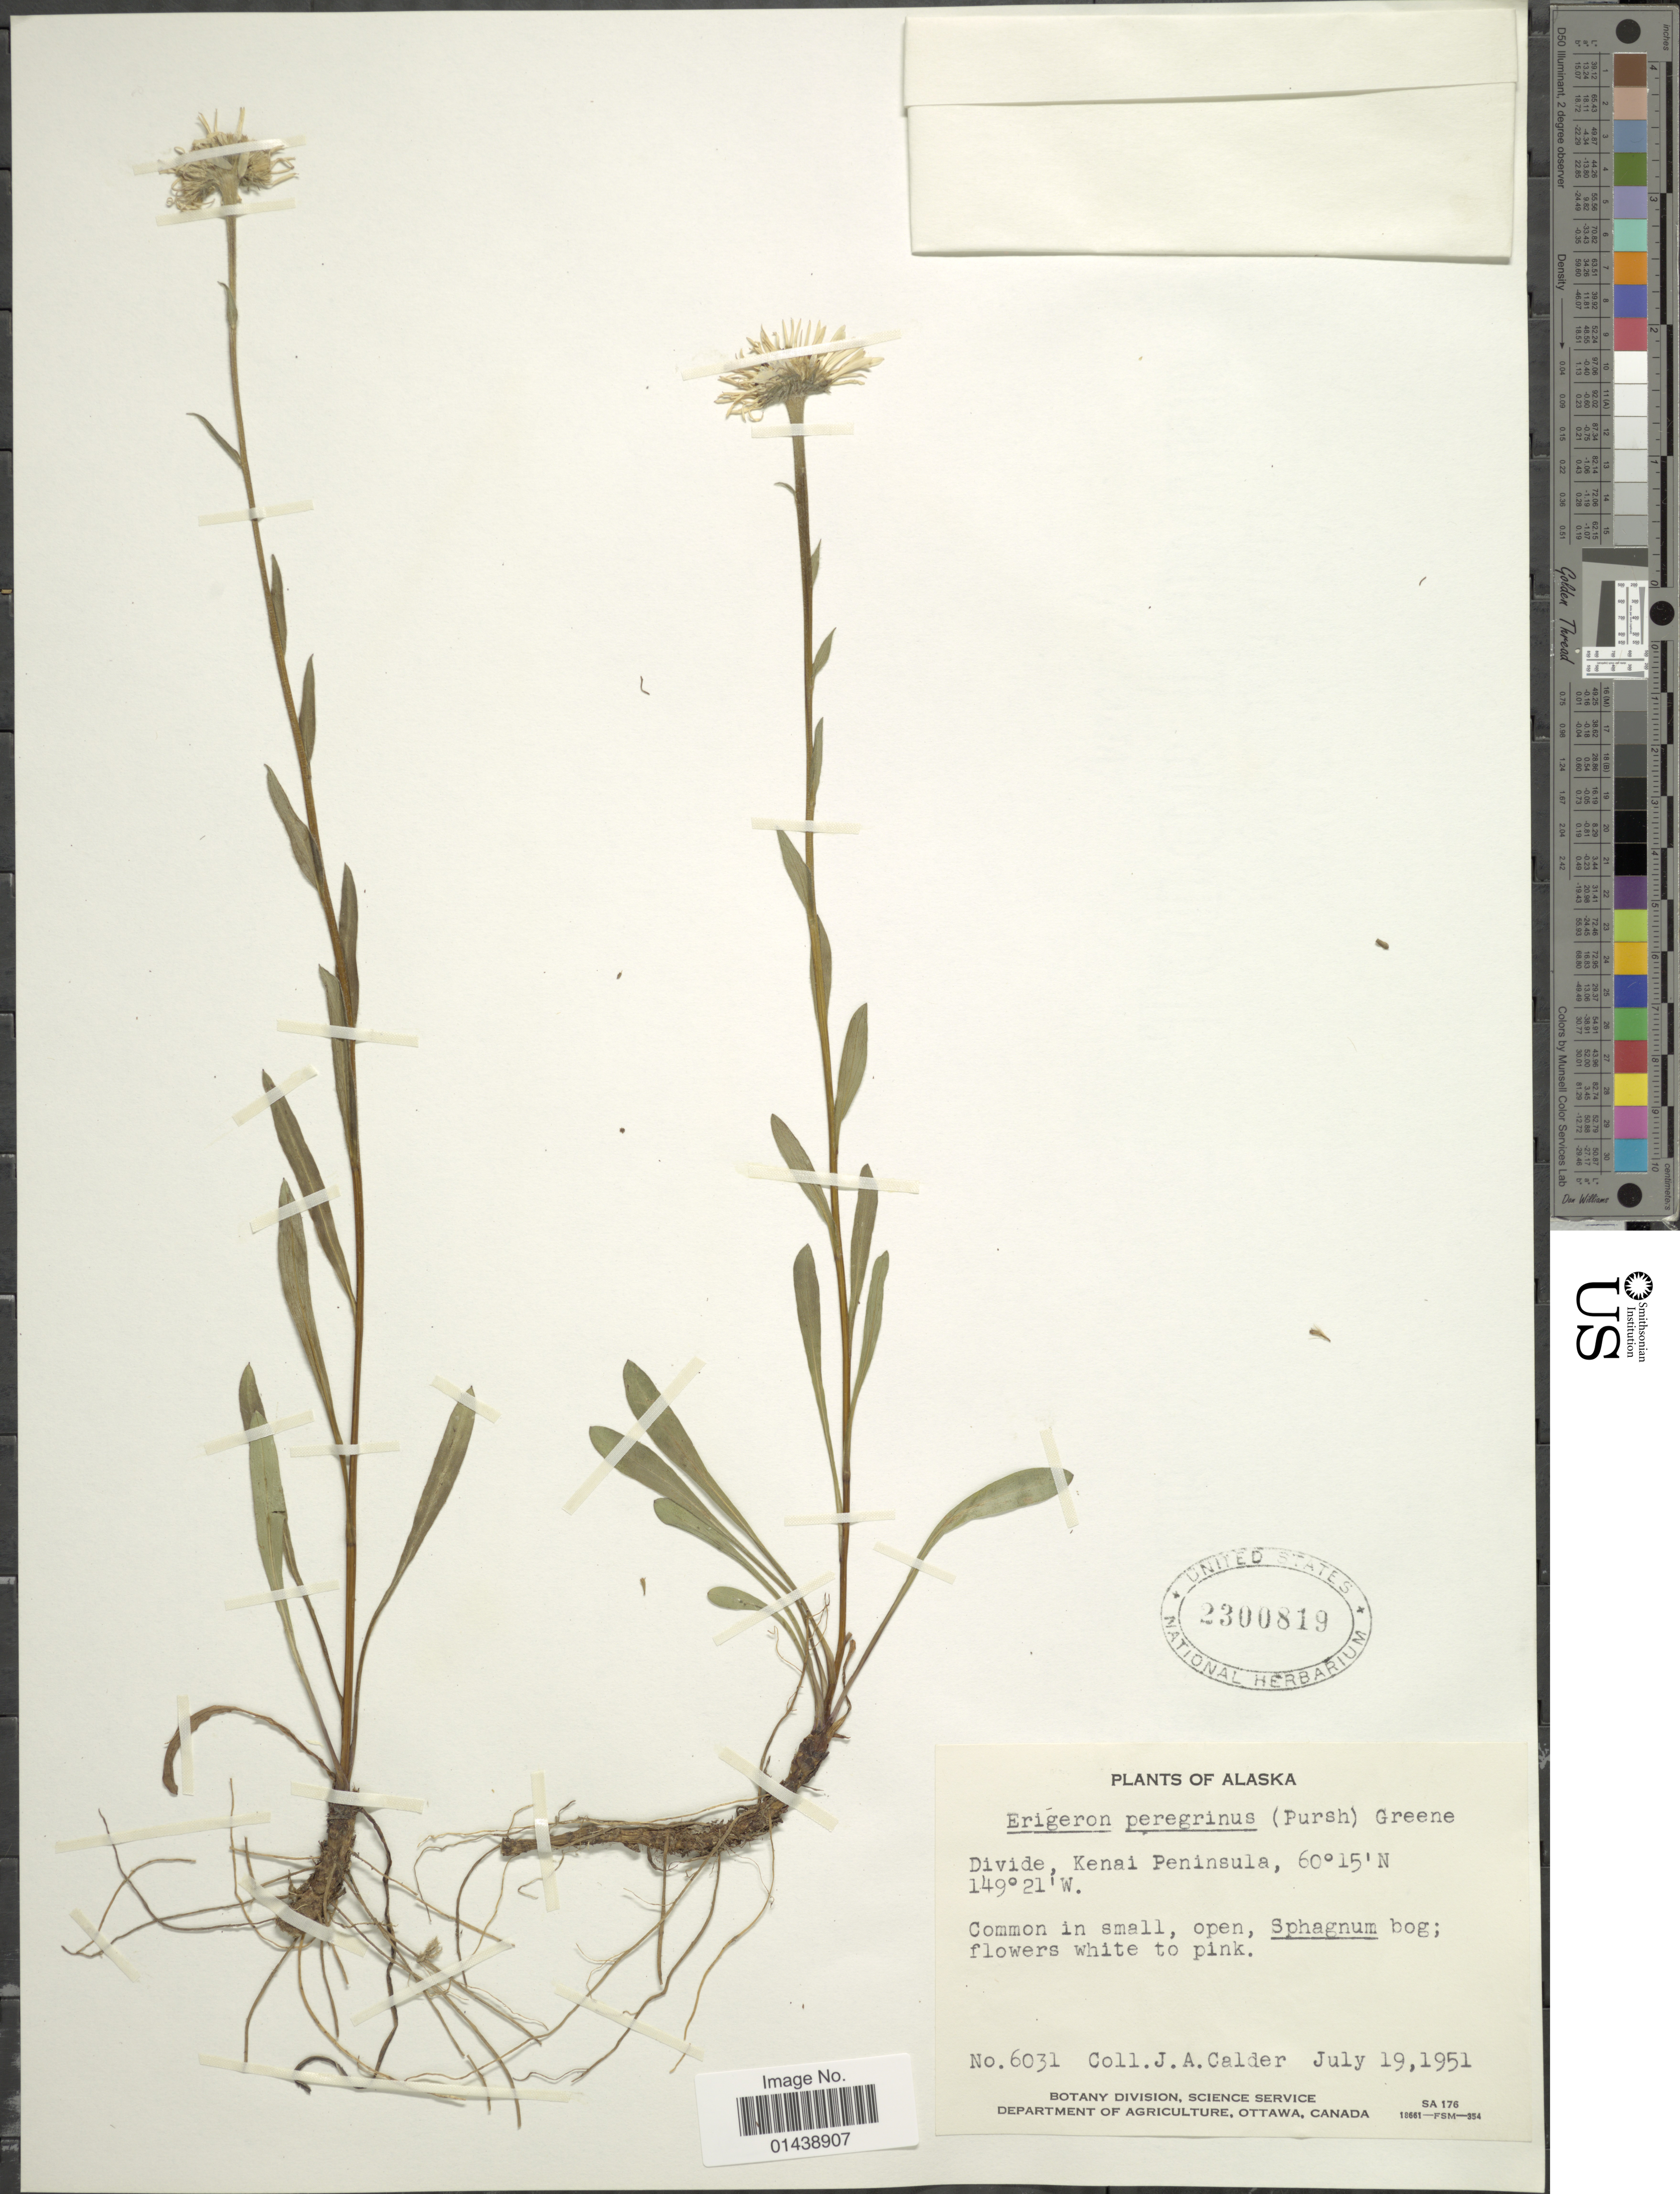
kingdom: Plantae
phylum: Tracheophyta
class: Magnoliopsida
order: Asterales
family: Asteraceae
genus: Erigeron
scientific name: Erigeron peregrinus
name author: (Banks ex Pursh) Greene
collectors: J. A. Calder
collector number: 6031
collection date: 1951-07-19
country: United States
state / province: Alaska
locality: Divide, Kenai Peninsula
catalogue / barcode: US 2300819